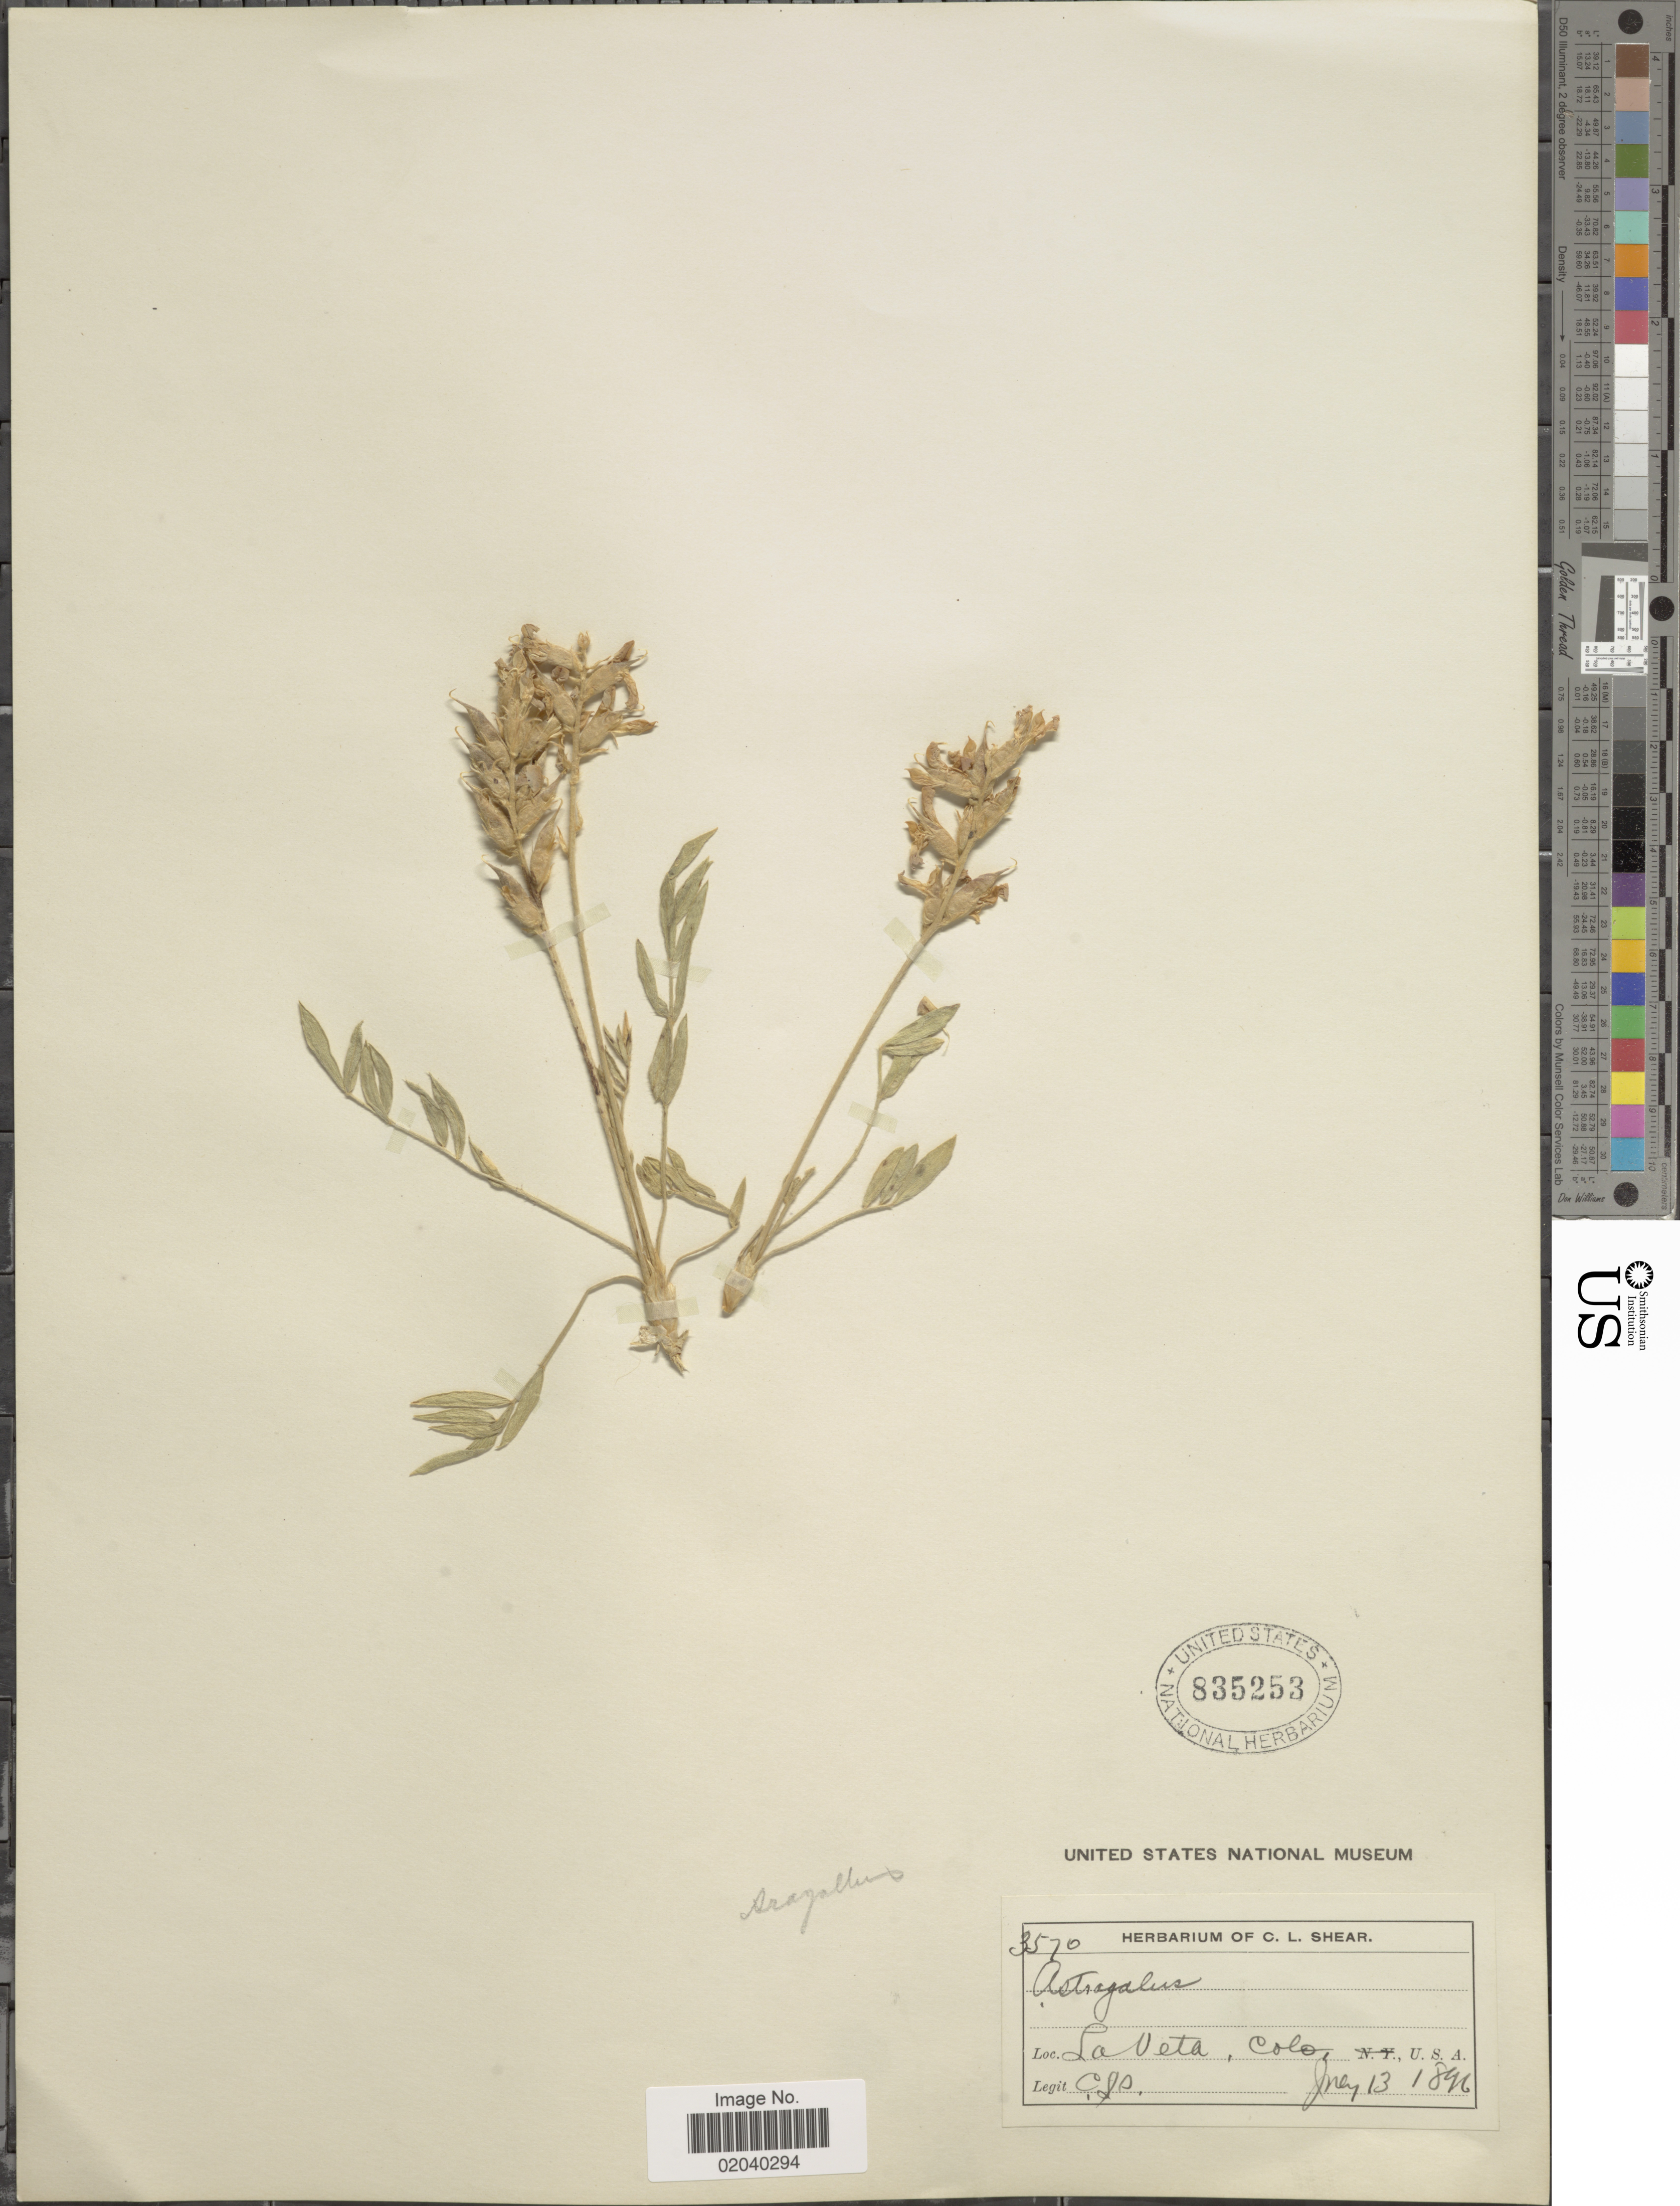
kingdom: Plantae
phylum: Tracheophyta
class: Magnoliopsida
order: Fabales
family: Fabaceae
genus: Oxytropis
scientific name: Oxytropis sericea var. sericea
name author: Nutt.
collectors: C. L. Shear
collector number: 3570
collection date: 1896-07-13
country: United States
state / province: Colorado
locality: La Veta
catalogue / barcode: US 835253